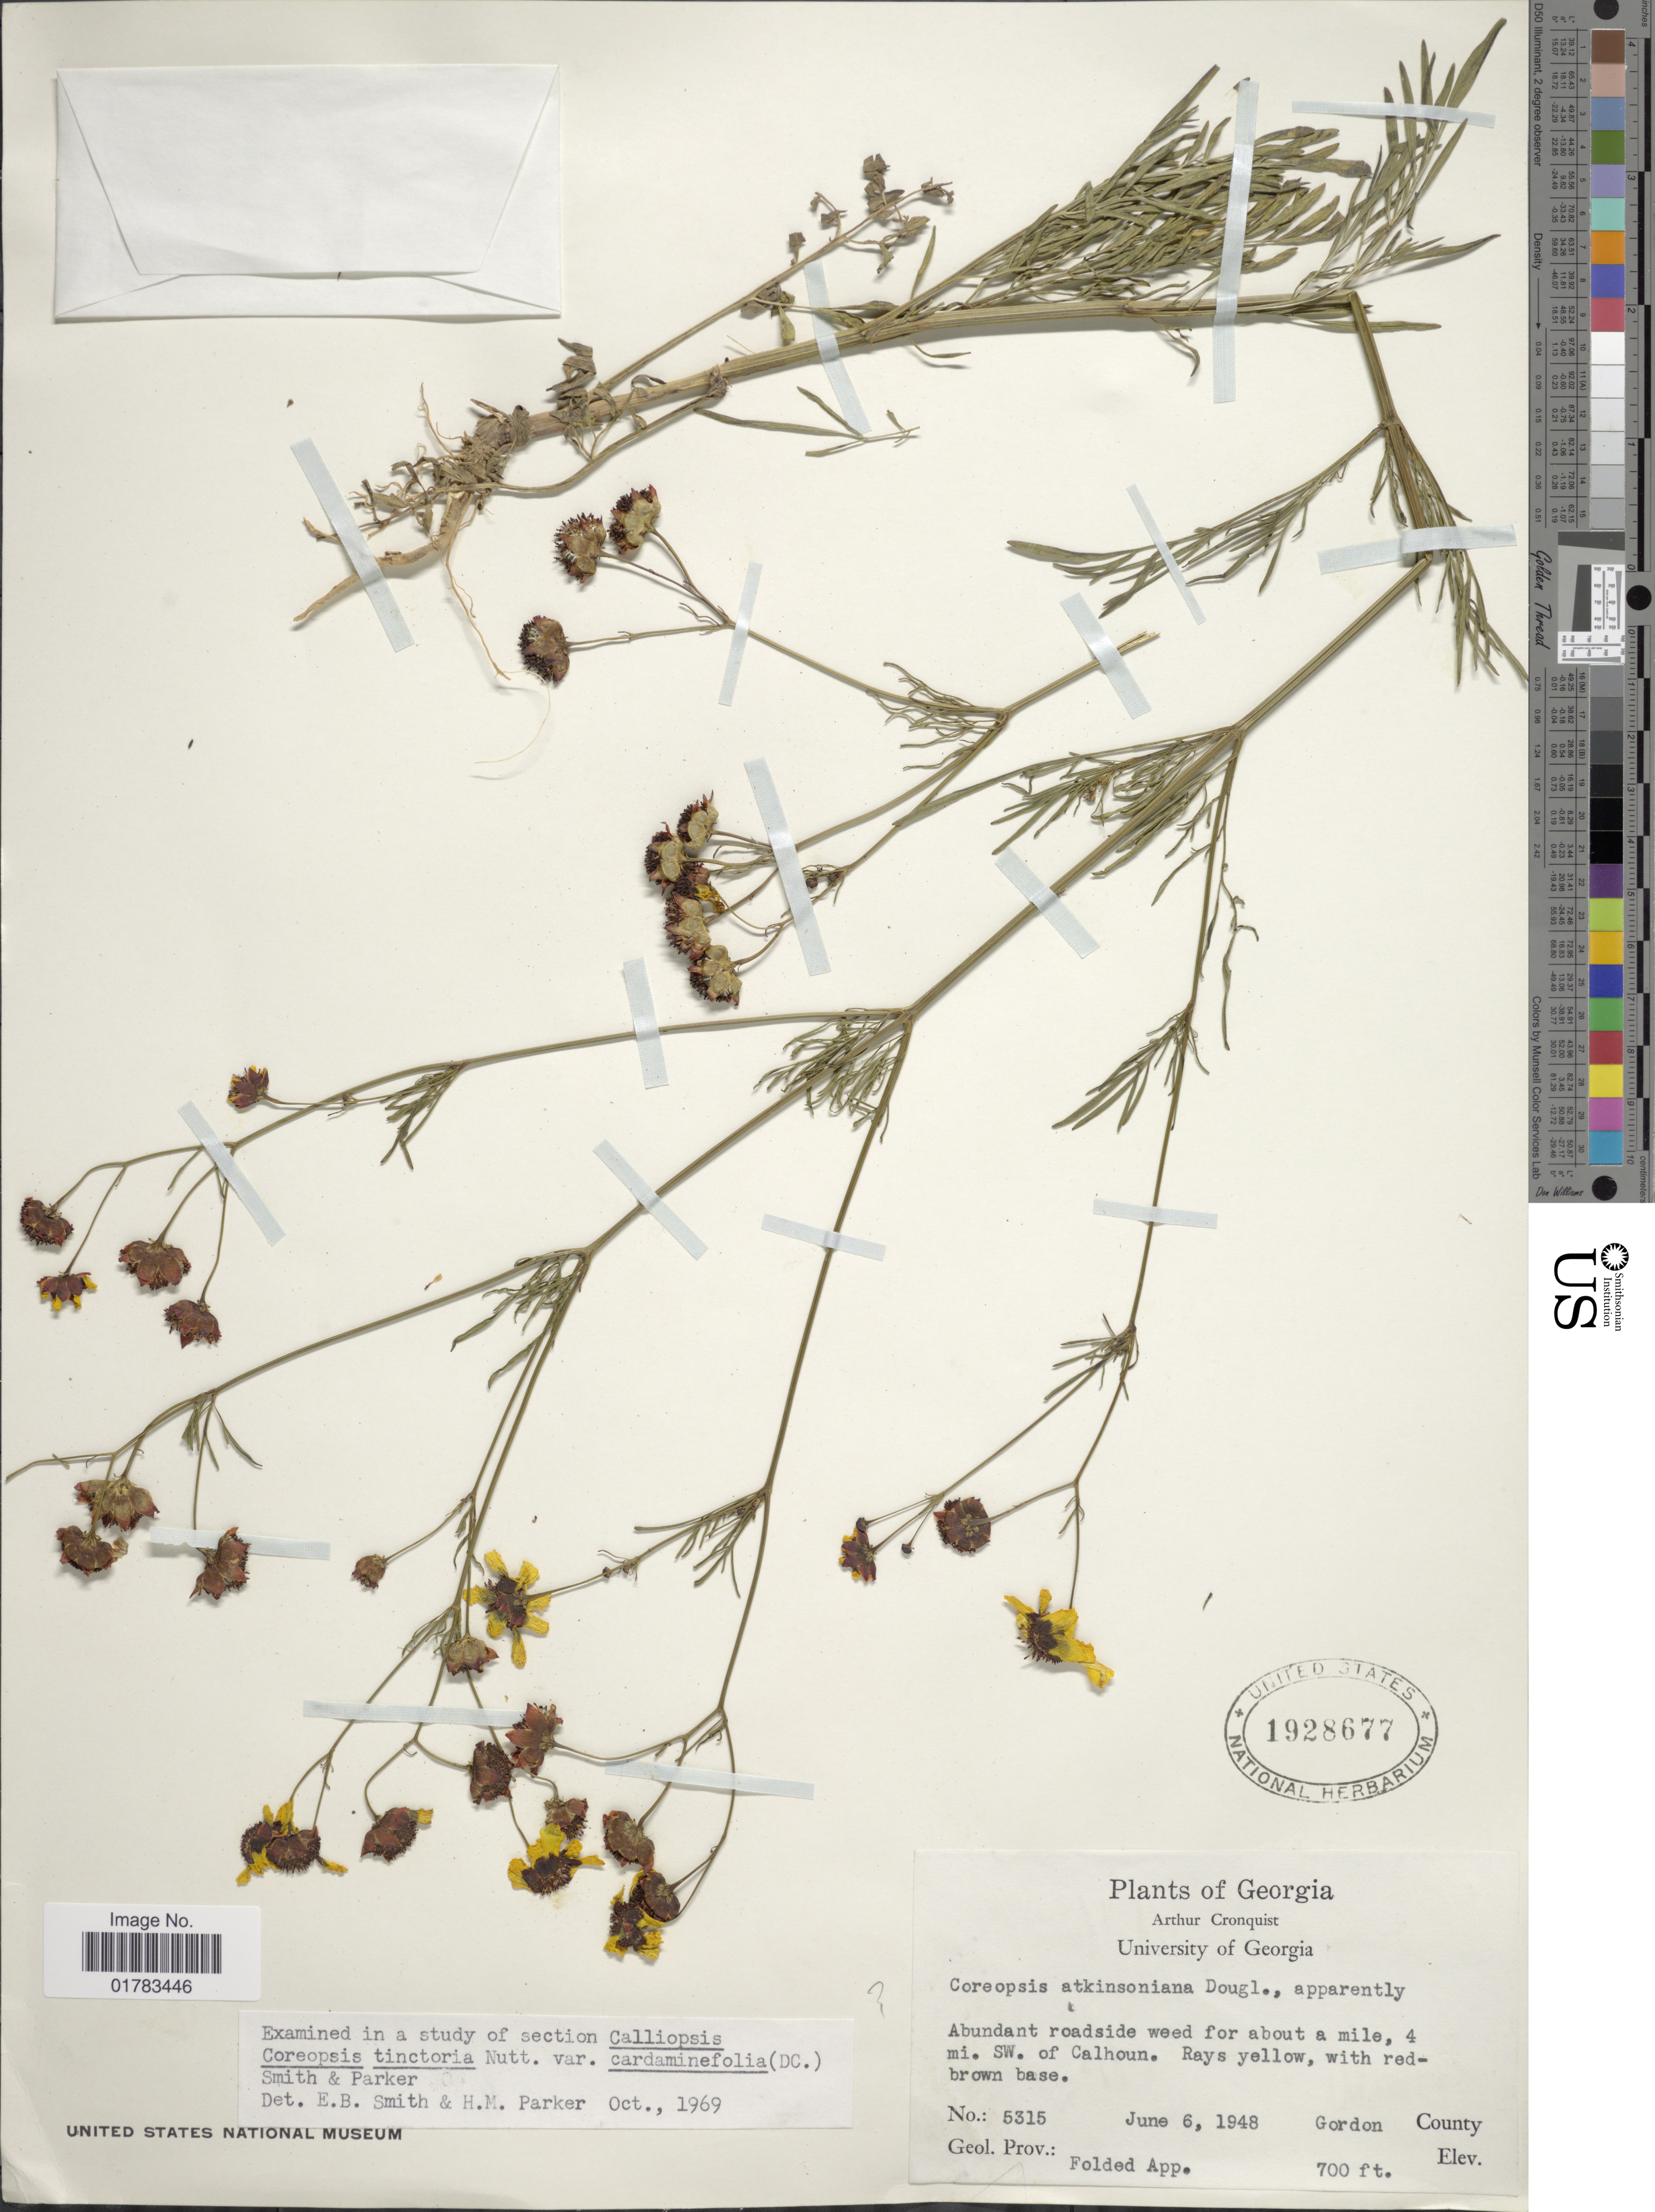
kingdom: Plantae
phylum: Tracheophyta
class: Magnoliopsida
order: Asterales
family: Asteraceae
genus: Coreopsis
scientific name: Coreopsis tinctoria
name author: Nutt.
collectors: A. J. Cronquist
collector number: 5315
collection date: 1948-06-06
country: United States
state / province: Georgia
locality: Abundant roadside weed for about a mile, 4 mi. SW. of Calhoun, Gordon County, Folded App.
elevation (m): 213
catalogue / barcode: US 1928677